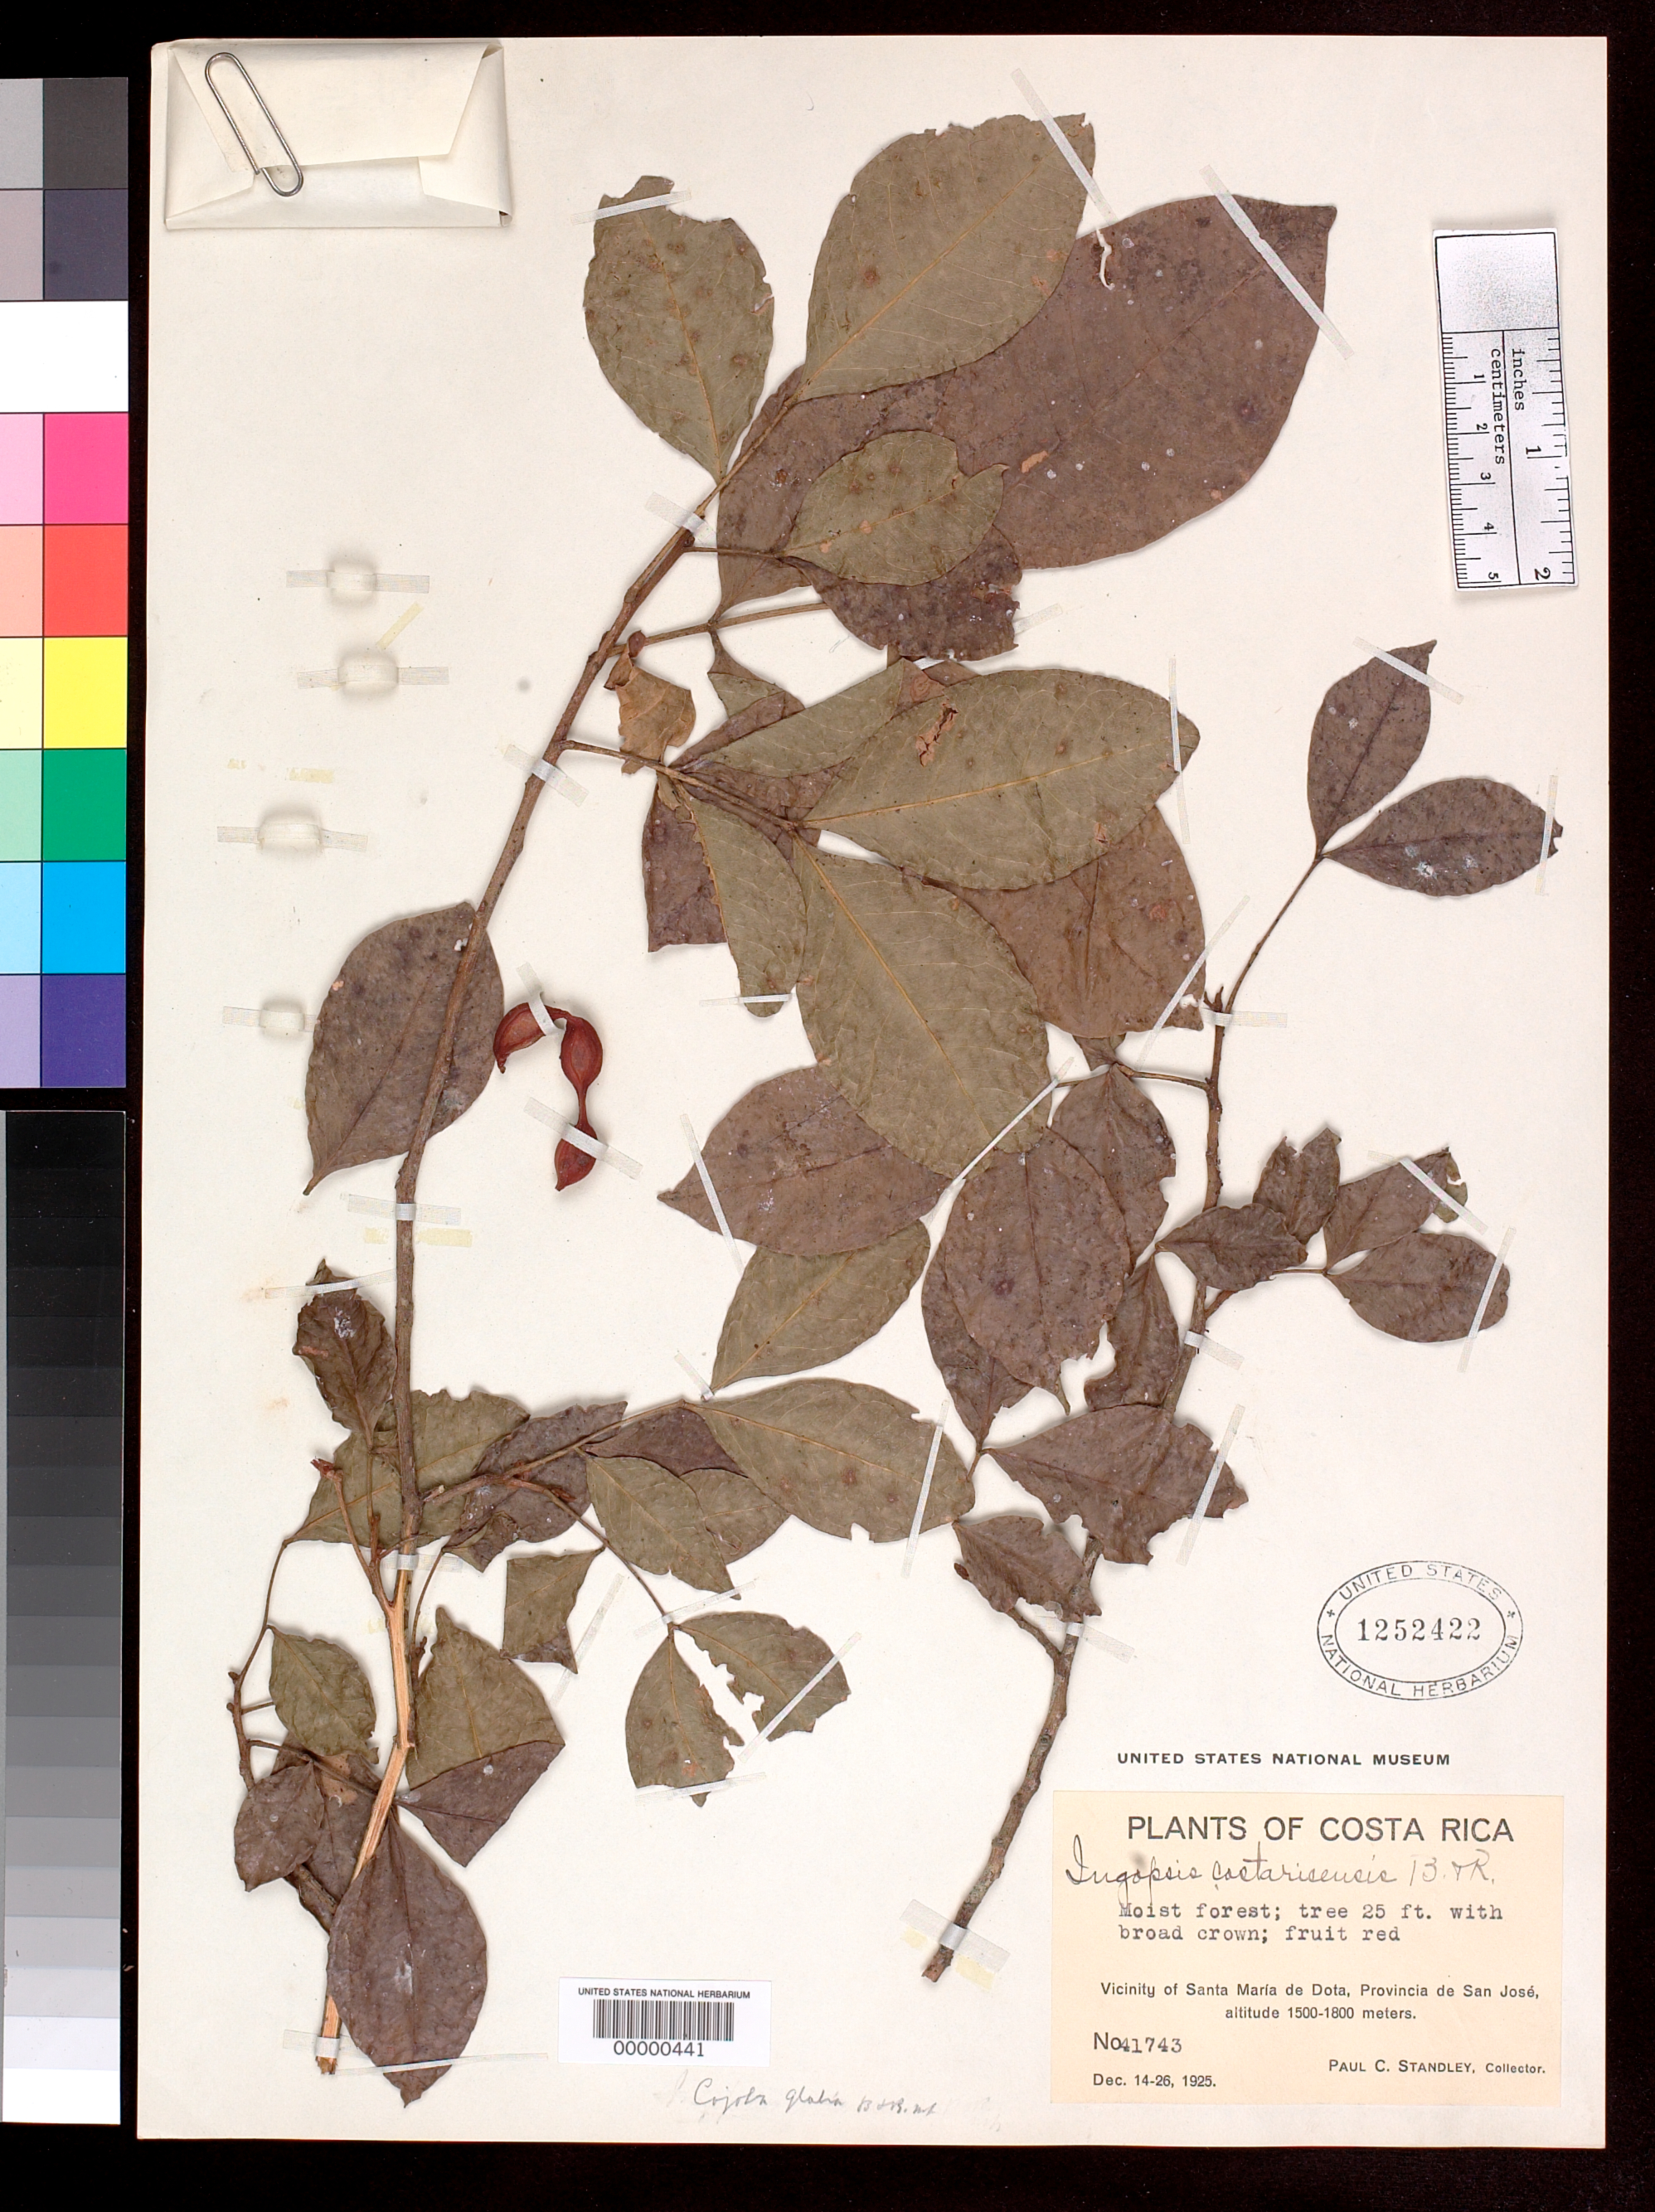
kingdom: Plantae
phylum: Tracheophyta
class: Magnoliopsida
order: Fabales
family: Fabaceae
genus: Cojoba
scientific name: Cojoba glabra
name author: Britton & Rose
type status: Isotype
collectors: P. C. Standley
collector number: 41743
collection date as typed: Dec 1925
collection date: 1925-12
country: Costa Rica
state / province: San José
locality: Santa Maria de Dota.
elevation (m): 1500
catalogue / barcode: US 1252422